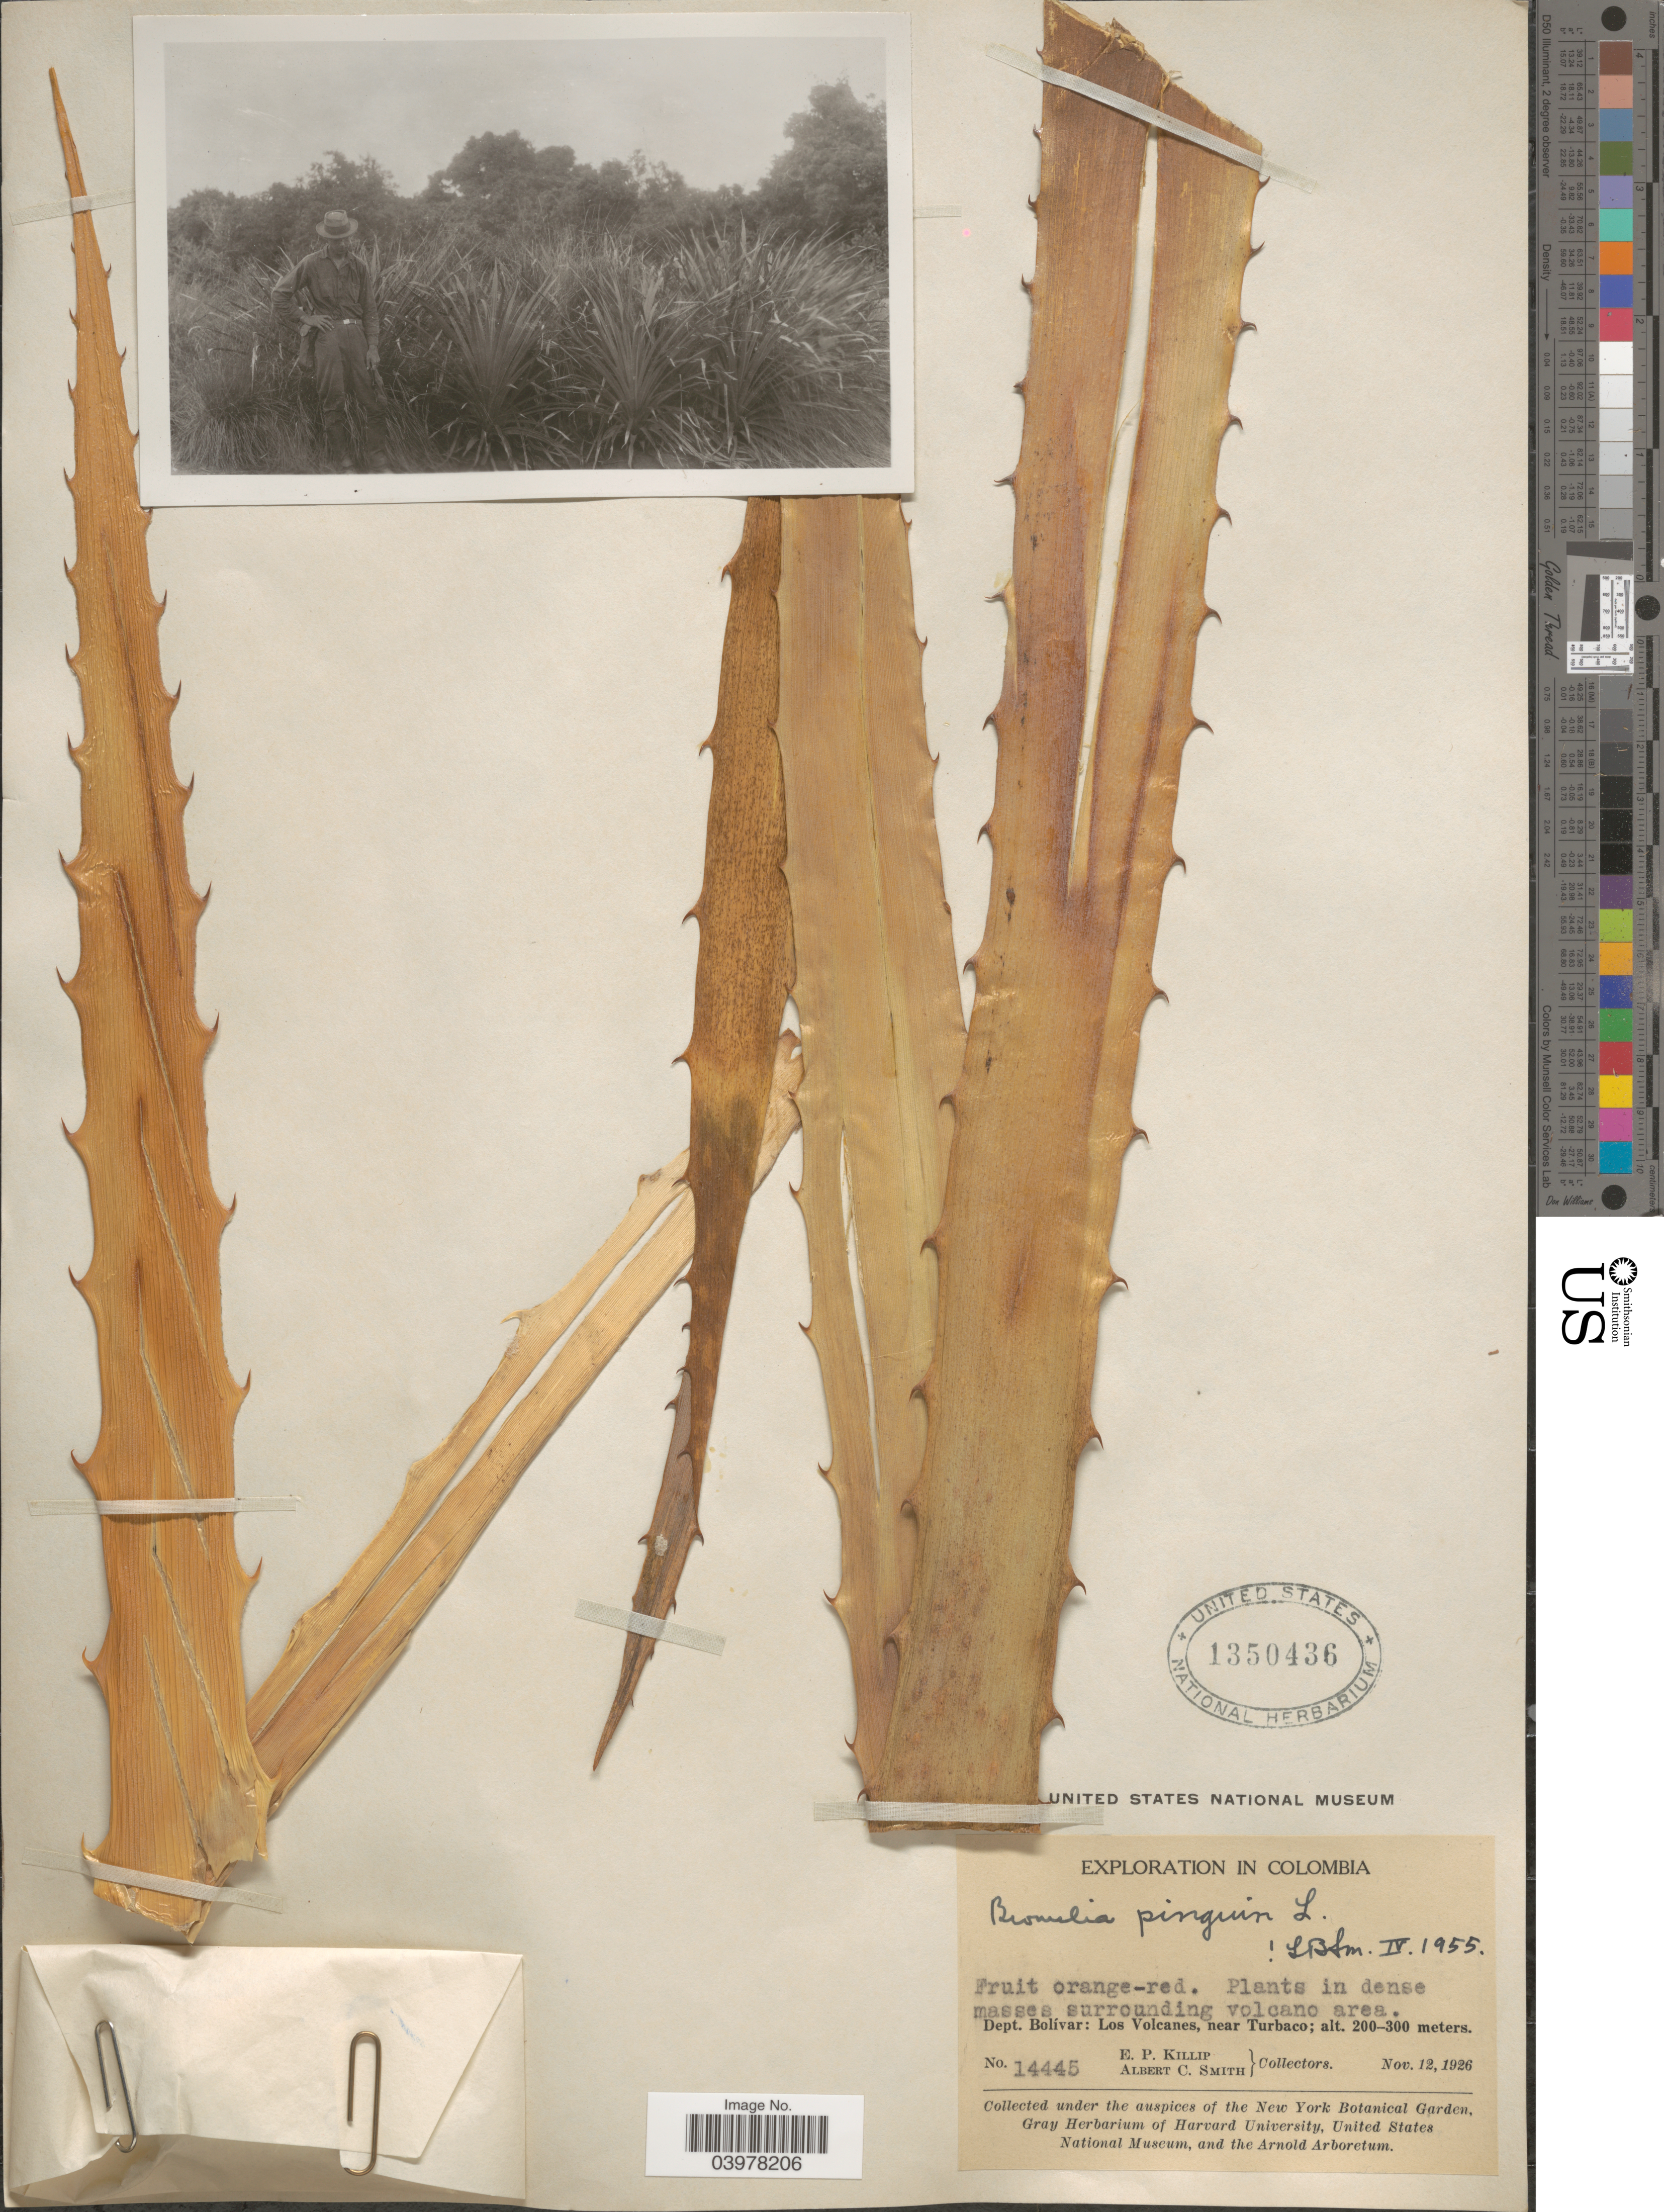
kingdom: Plantae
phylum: Tracheophyta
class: Liliopsida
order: Poales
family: Bromeliaceae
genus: Bromelia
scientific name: Bromelia pinguin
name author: L.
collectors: E. P. Killip & A. C. Smith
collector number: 14445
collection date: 1926-11-12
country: Colombia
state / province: Bolívar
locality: Dept. Bolívar: Los Volcanes, near Turbaco.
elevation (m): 200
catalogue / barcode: US 1350436